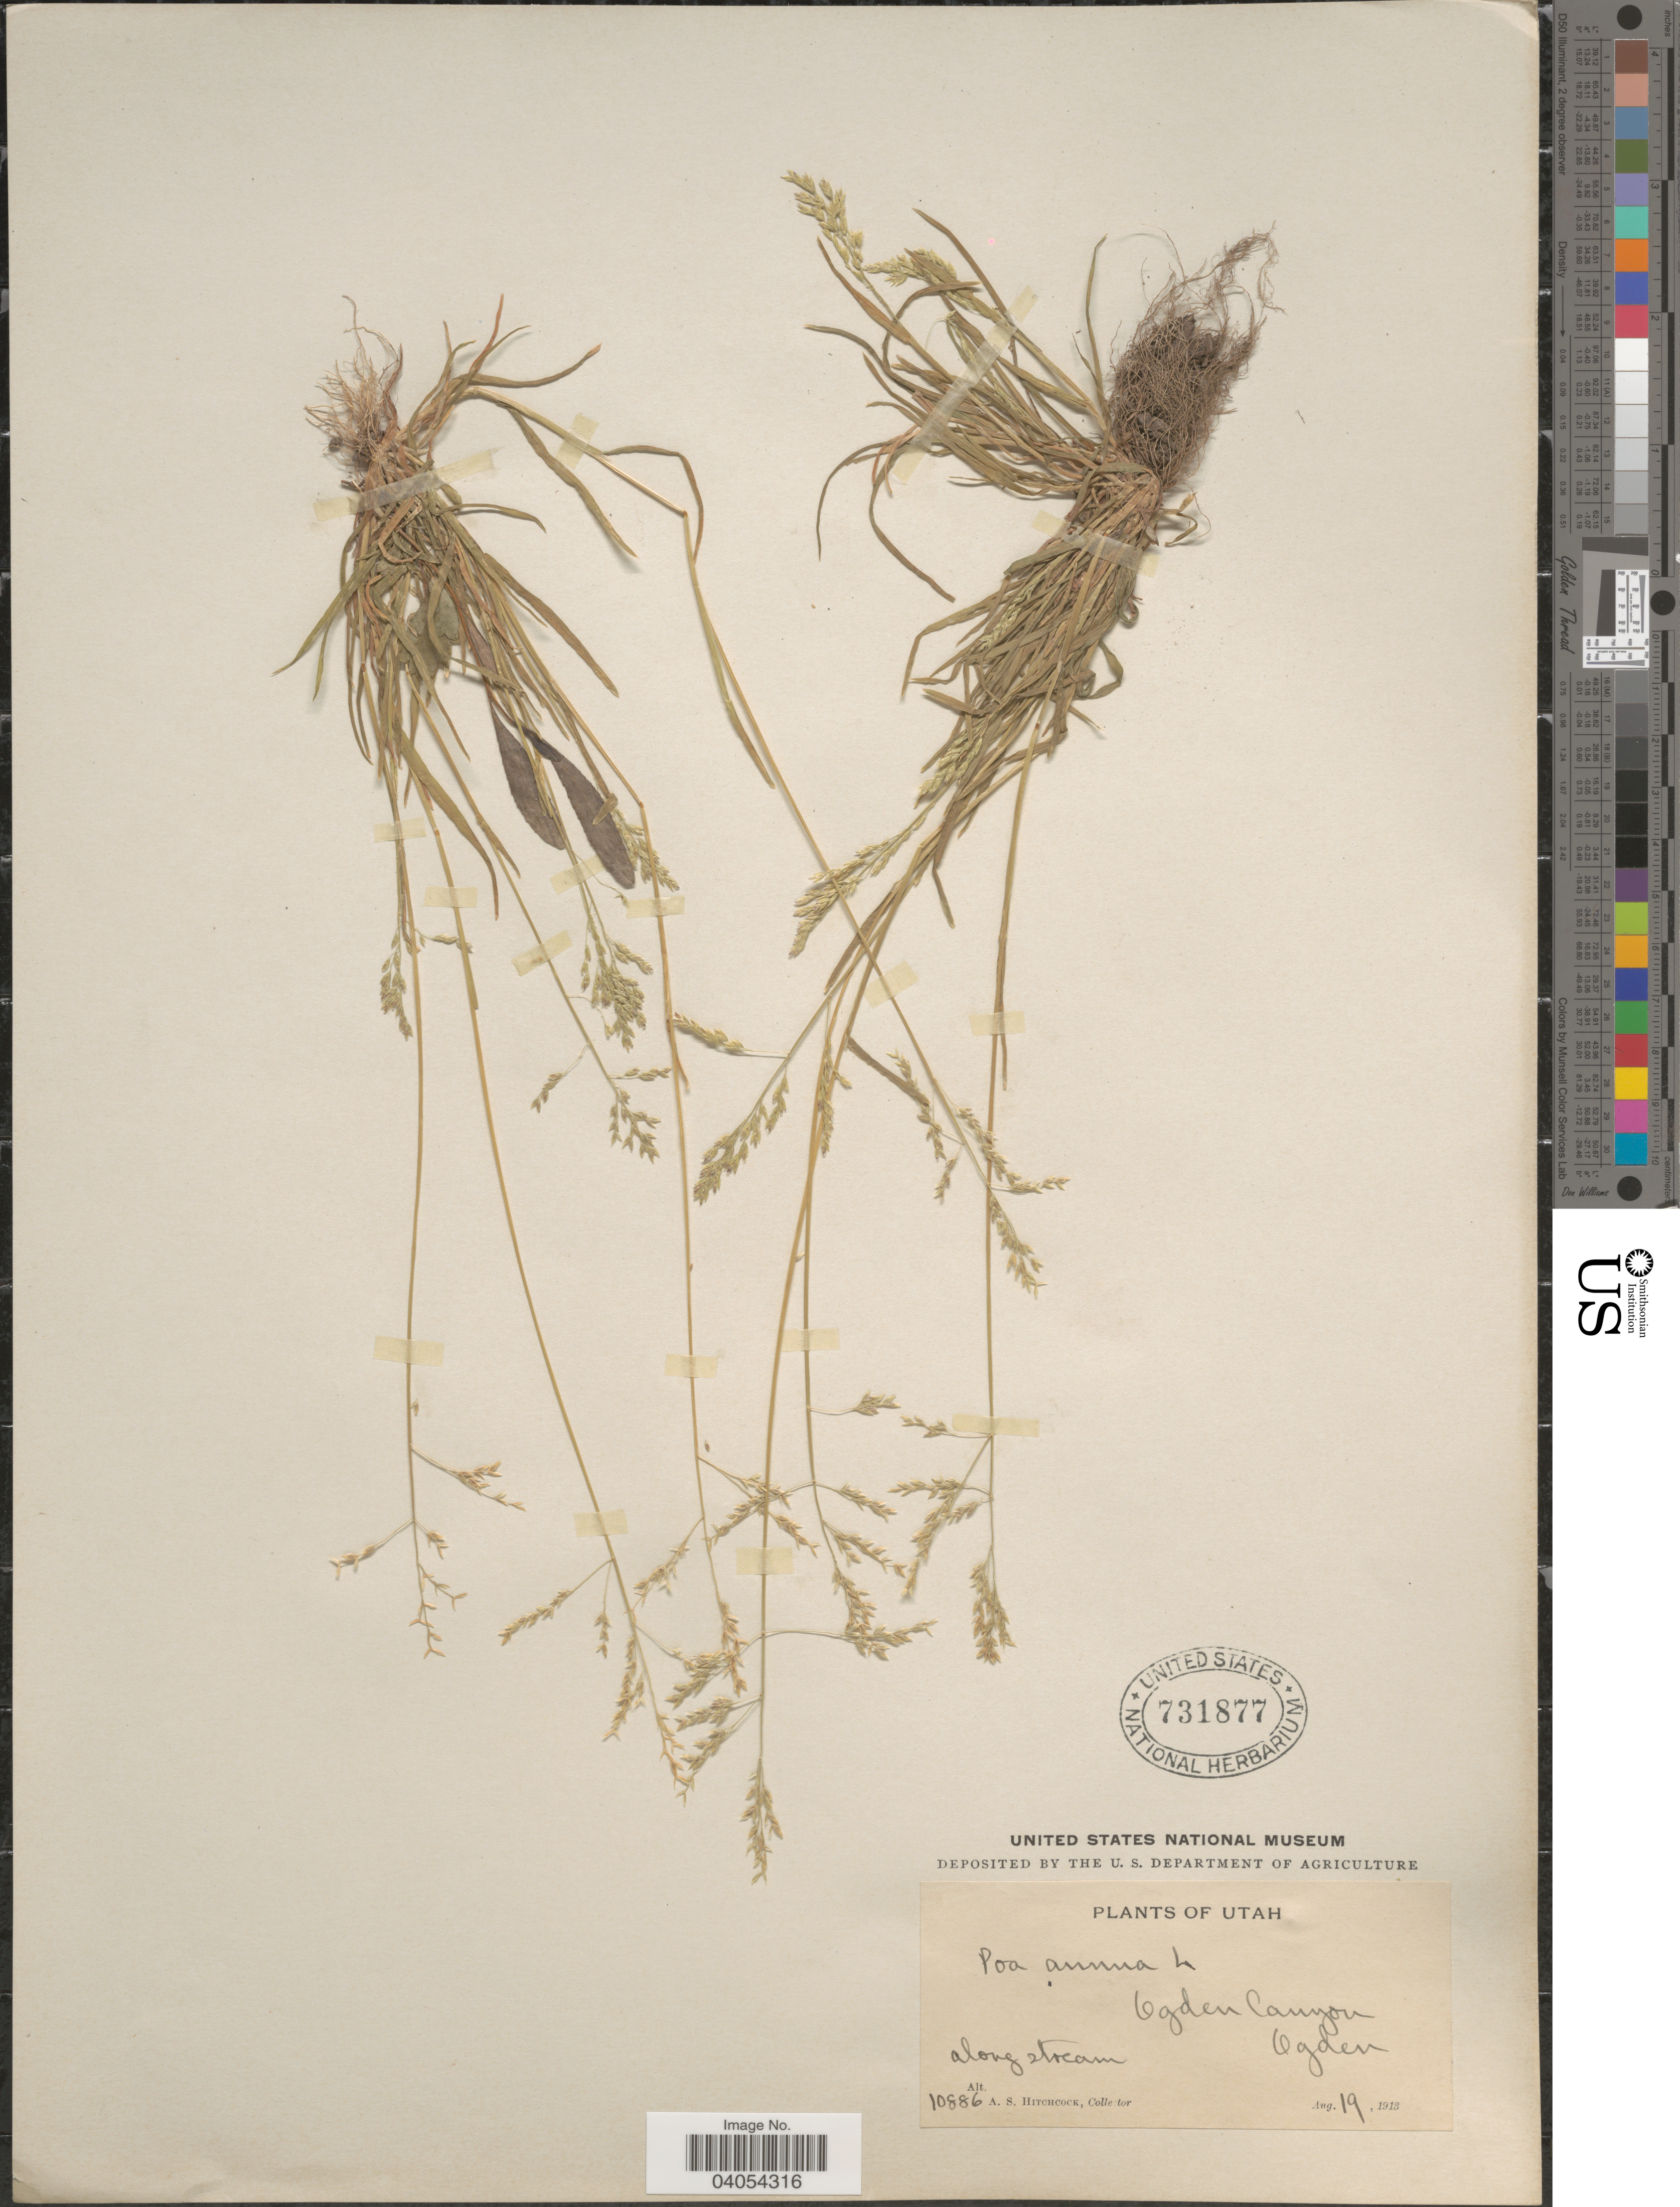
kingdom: Plantae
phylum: Tracheophyta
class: Liliopsida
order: Poales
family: Poaceae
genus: Poa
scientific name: Poa annua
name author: L.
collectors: A. S. Hitchcock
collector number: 10886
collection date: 1913-08-19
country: United States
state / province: Utah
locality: Ogden Canyon. Ogden.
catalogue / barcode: US 731877